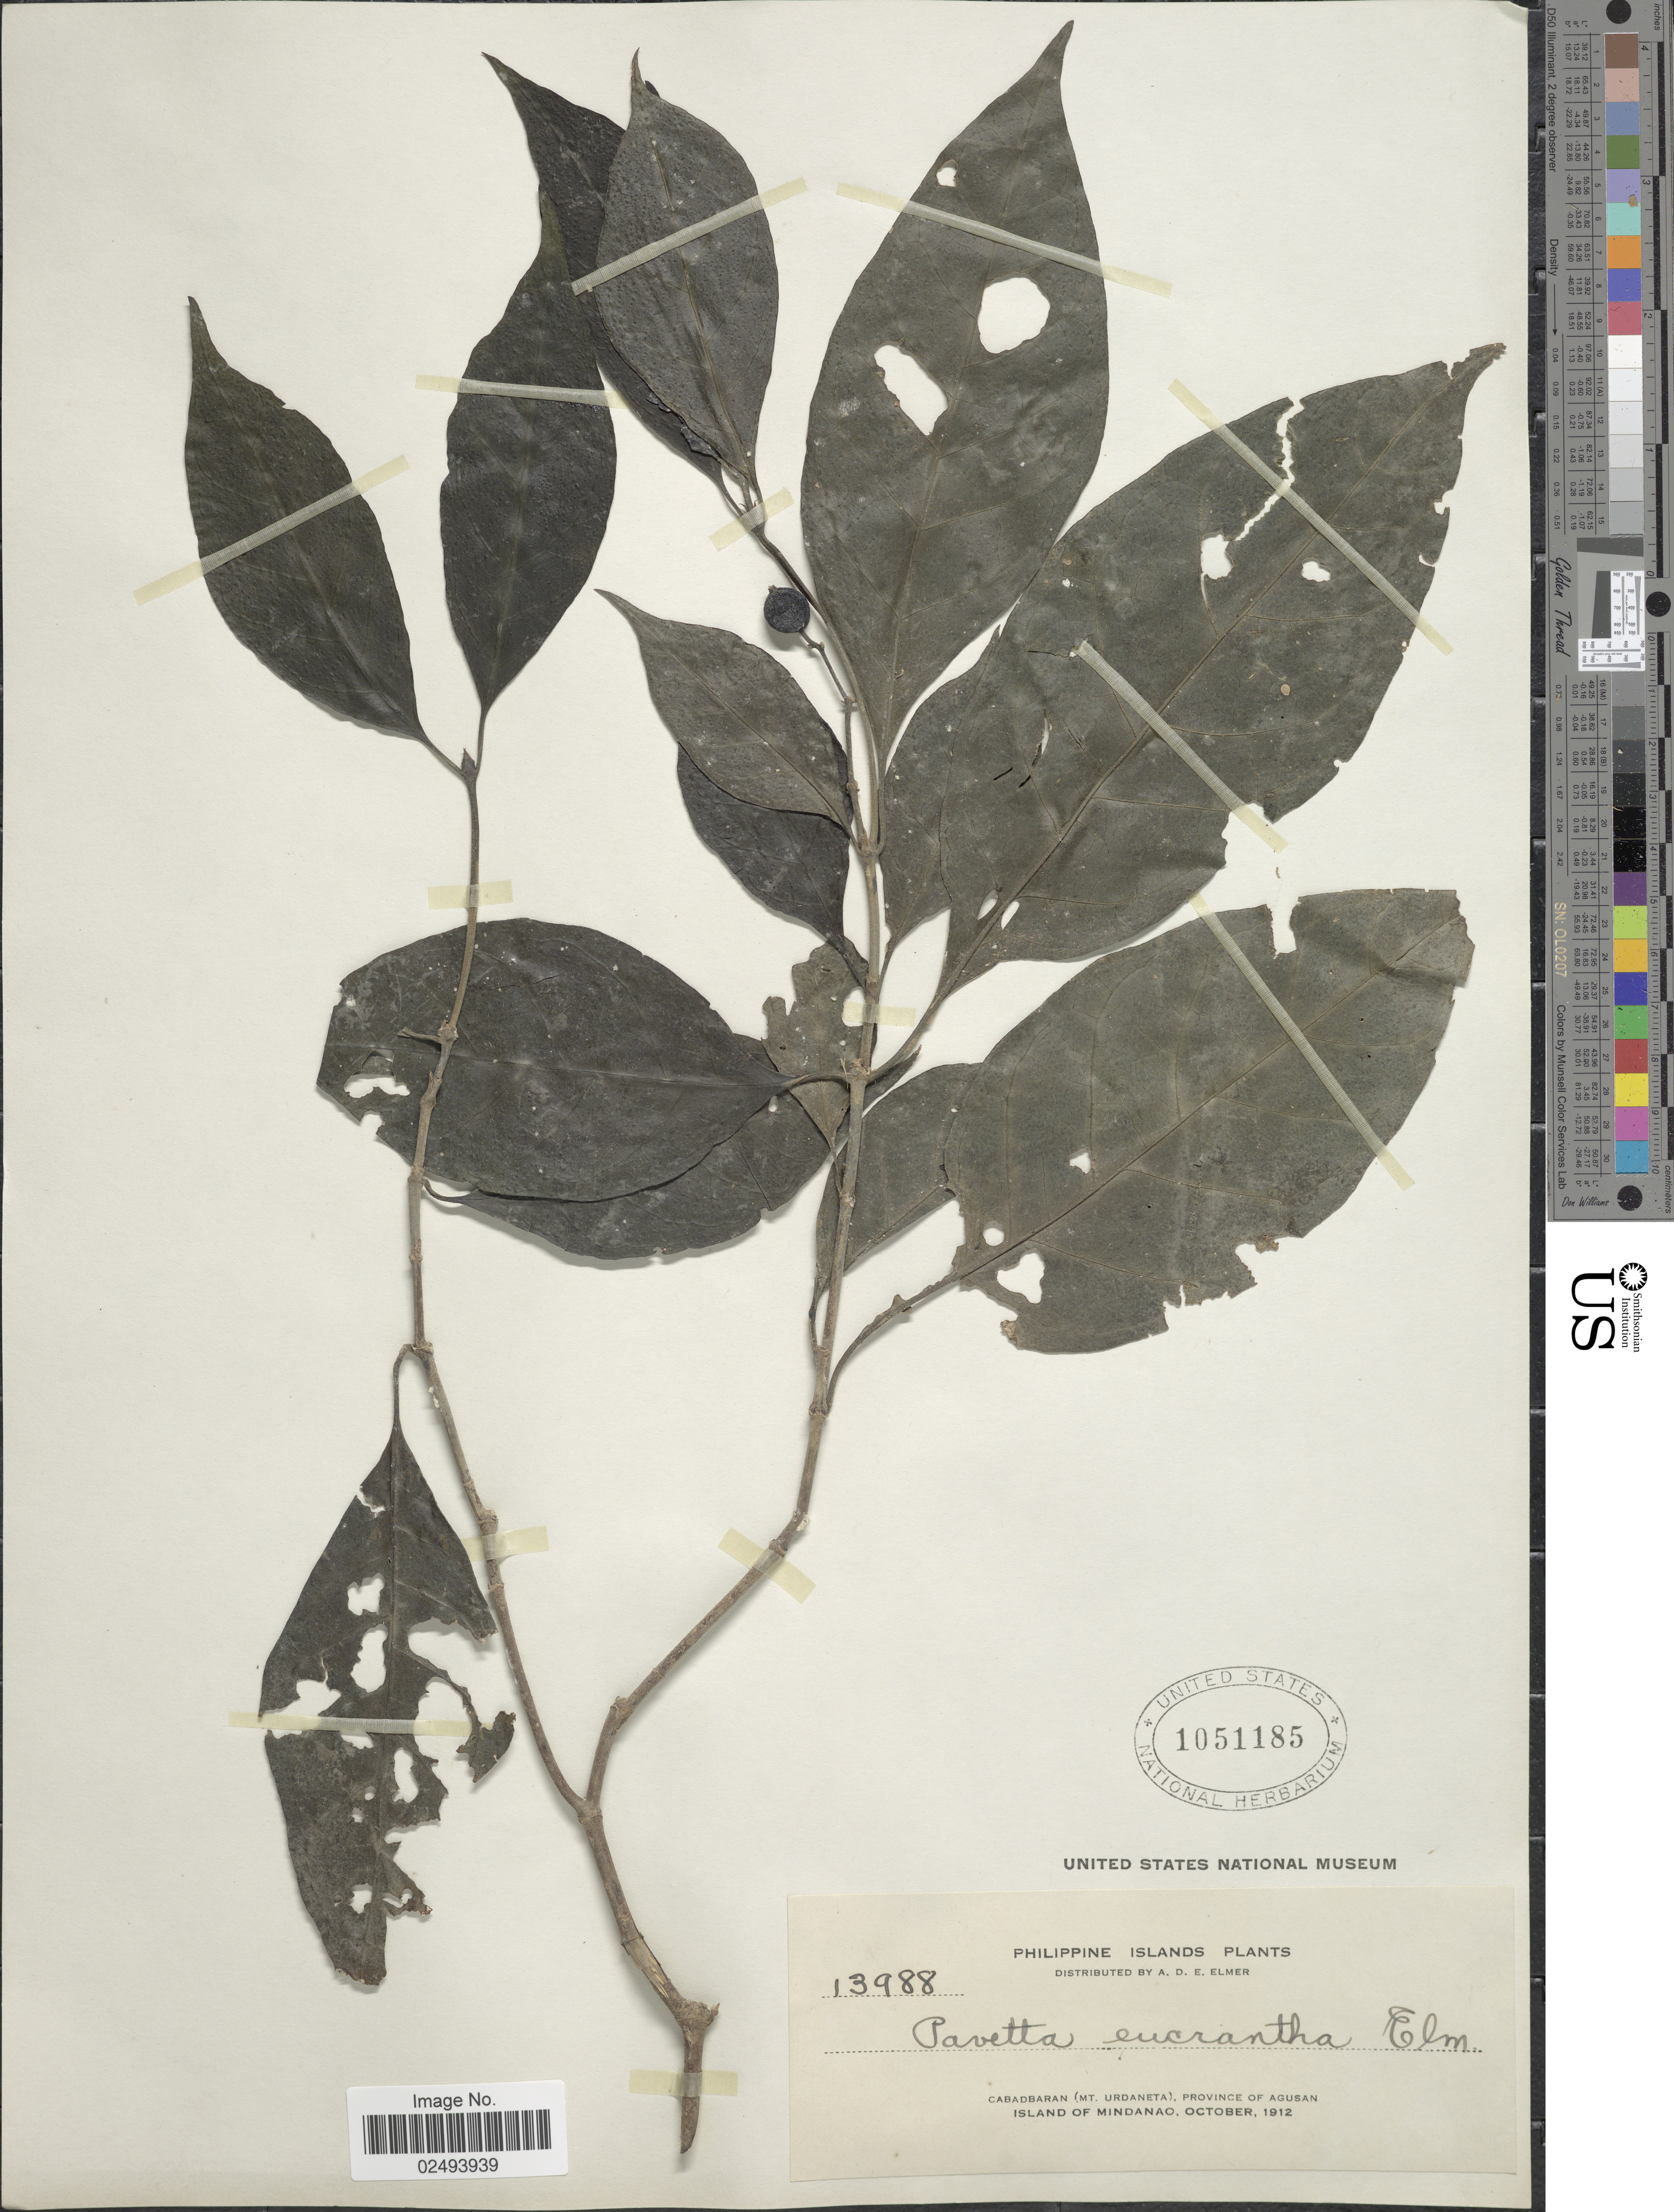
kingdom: Plantae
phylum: Tracheophyta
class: Magnoliopsida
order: Gentianales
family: Rubiaceae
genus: Tarenna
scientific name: Tarenna eucrantha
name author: (Elmer) Merr.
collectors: A. D. E. Elmer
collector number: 13988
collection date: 1912-10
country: Philippines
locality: Cabadbaran (Mt. Urdaneta), Province of Agusan. Island of Mindanao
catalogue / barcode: US 1051185